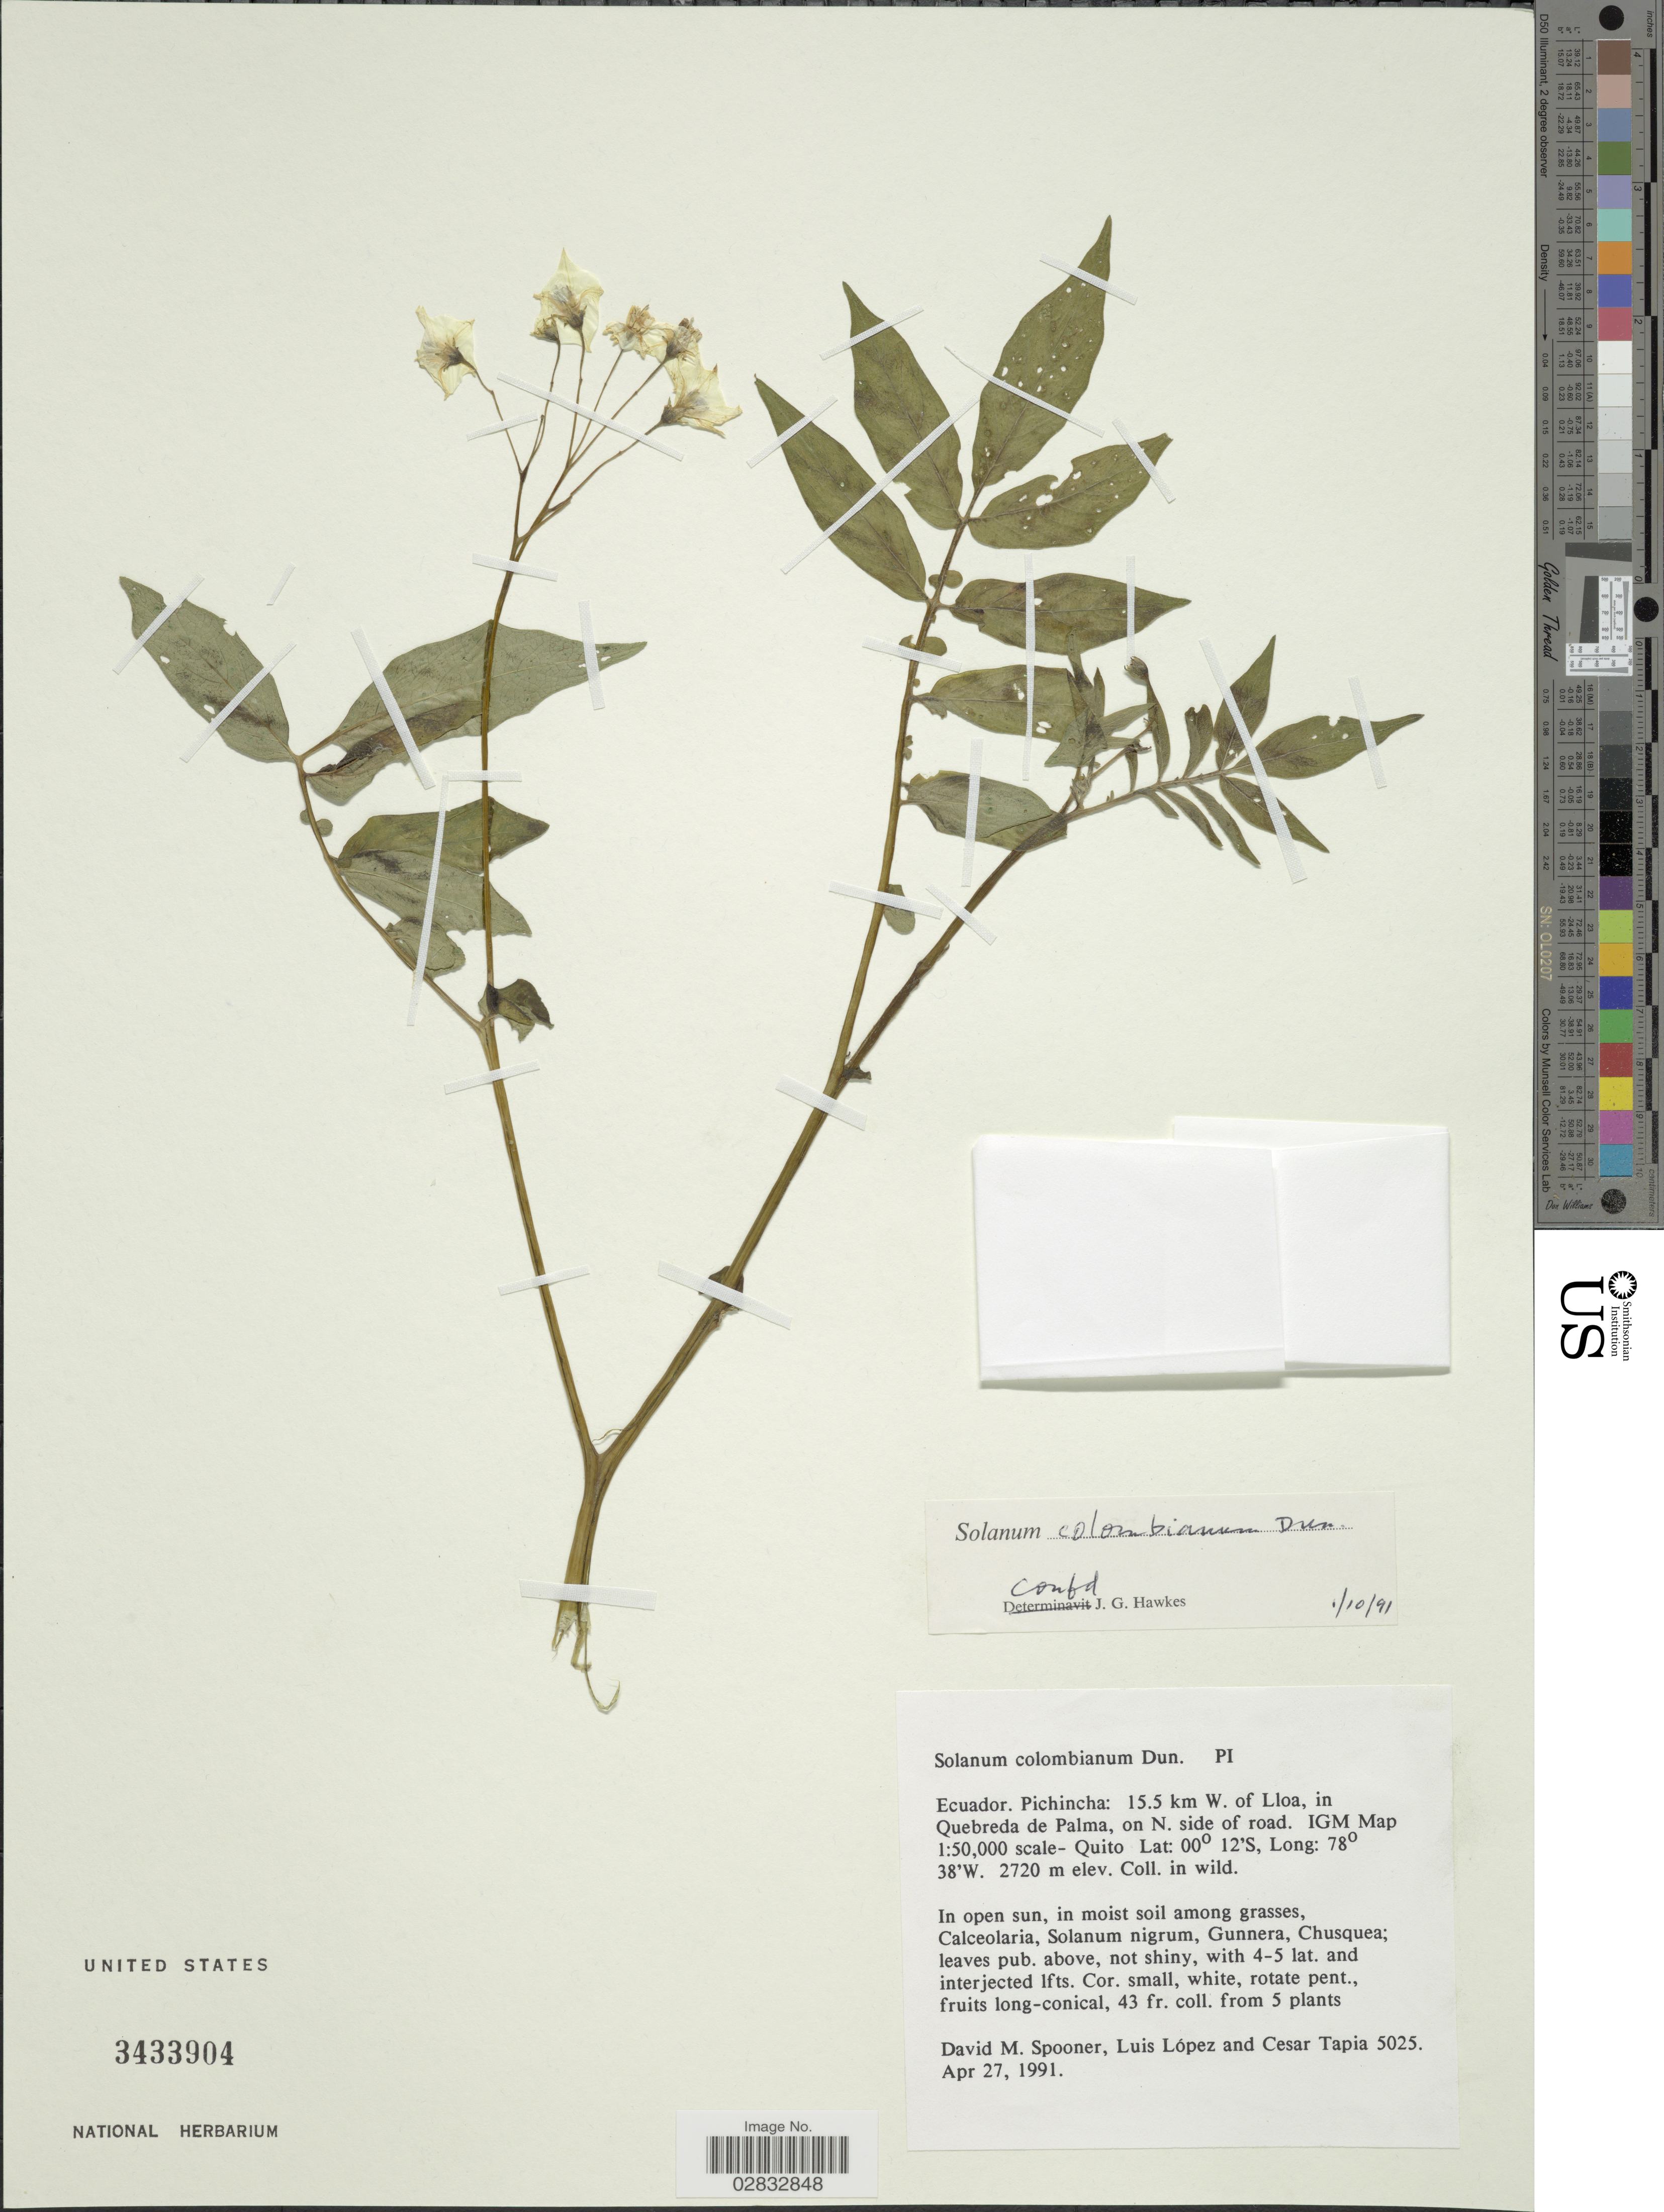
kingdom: Plantae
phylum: Tracheophyta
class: Magnoliopsida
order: Solanales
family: Solanaceae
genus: Solanum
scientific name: Solanum colombianum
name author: Dunal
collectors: D. Spooner, R. Castillo & C. Tapia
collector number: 5025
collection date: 1991-04-27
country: Ecuador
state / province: Pichincha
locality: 15.5 km W. of Lloa, in Quebrada de Palma, on N. side of road. IGM Map 1:50,000 scale- Quito.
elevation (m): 2720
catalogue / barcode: US 3433904